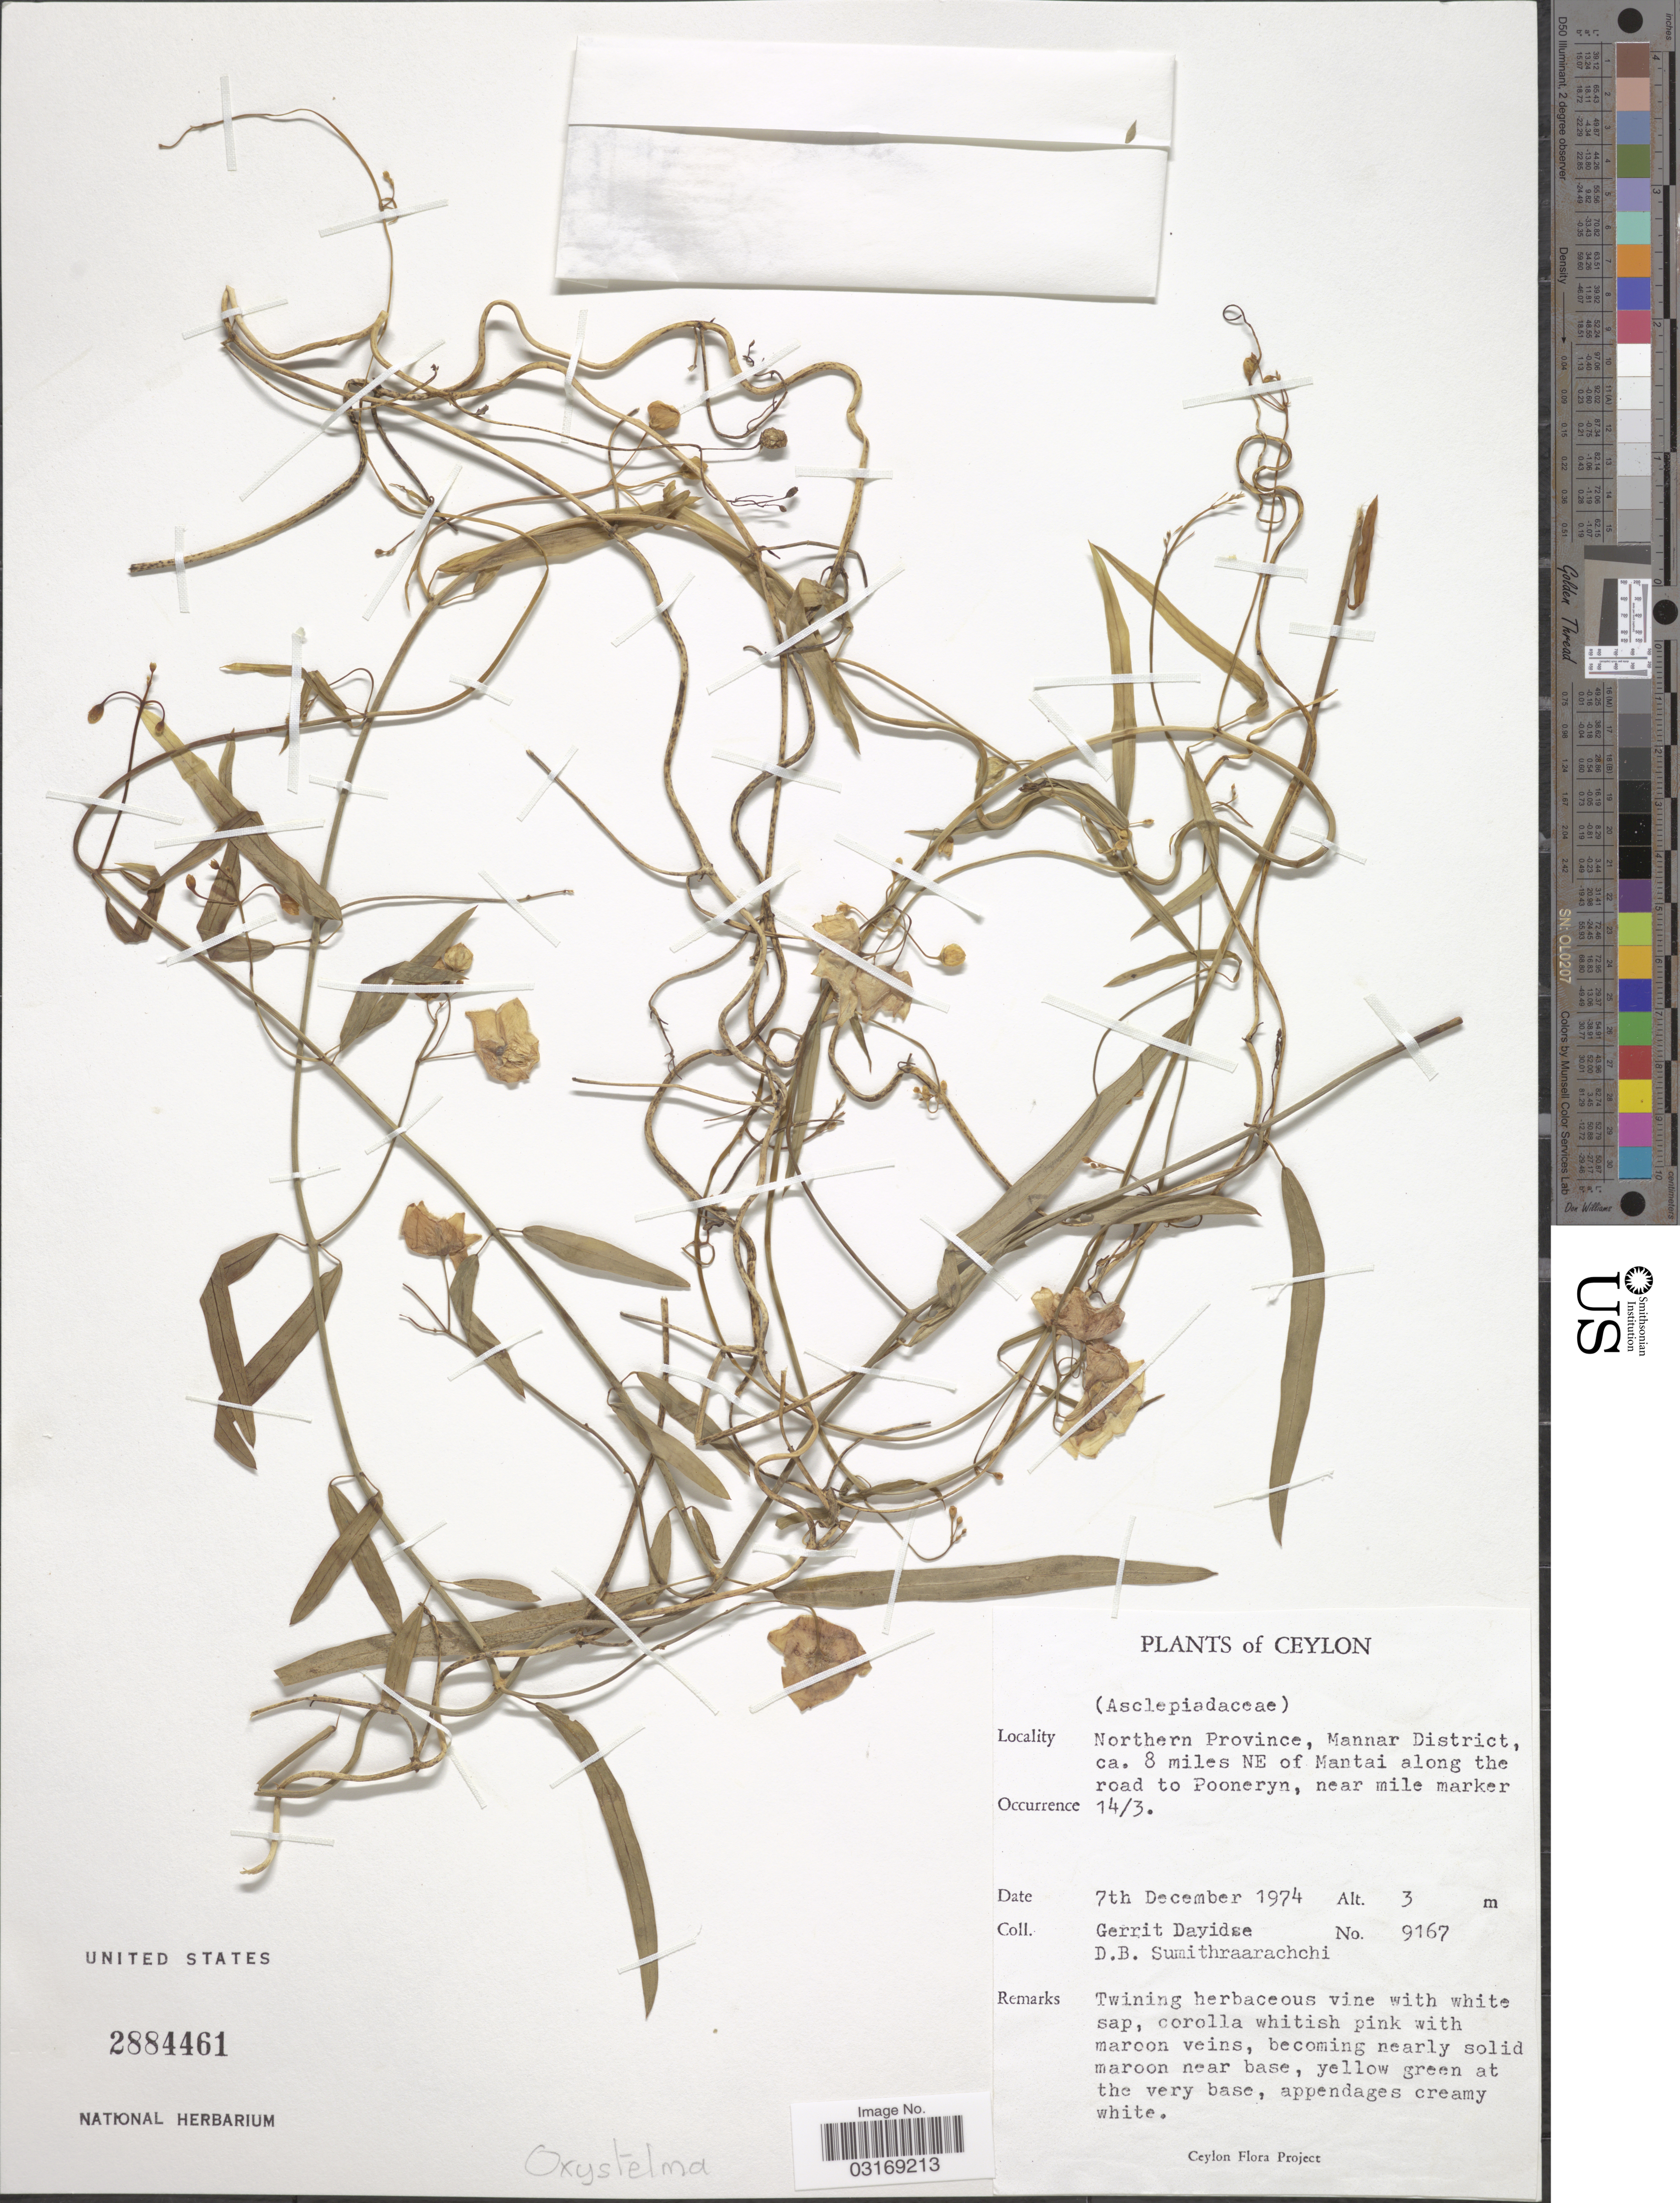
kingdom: Plantae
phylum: Tracheophyta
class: Magnoliopsida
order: Gentianales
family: Apocynaceae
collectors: G. Davidse & D. B. Sumithraarachchi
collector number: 9167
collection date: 1974-12-07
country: Sri Lanka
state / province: Northern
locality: Ceylon. Mannar District, ca. 8 miles NE of Mantai along the road to Pooneryn, near mile marker 14/3.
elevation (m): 3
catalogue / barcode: US 2884461